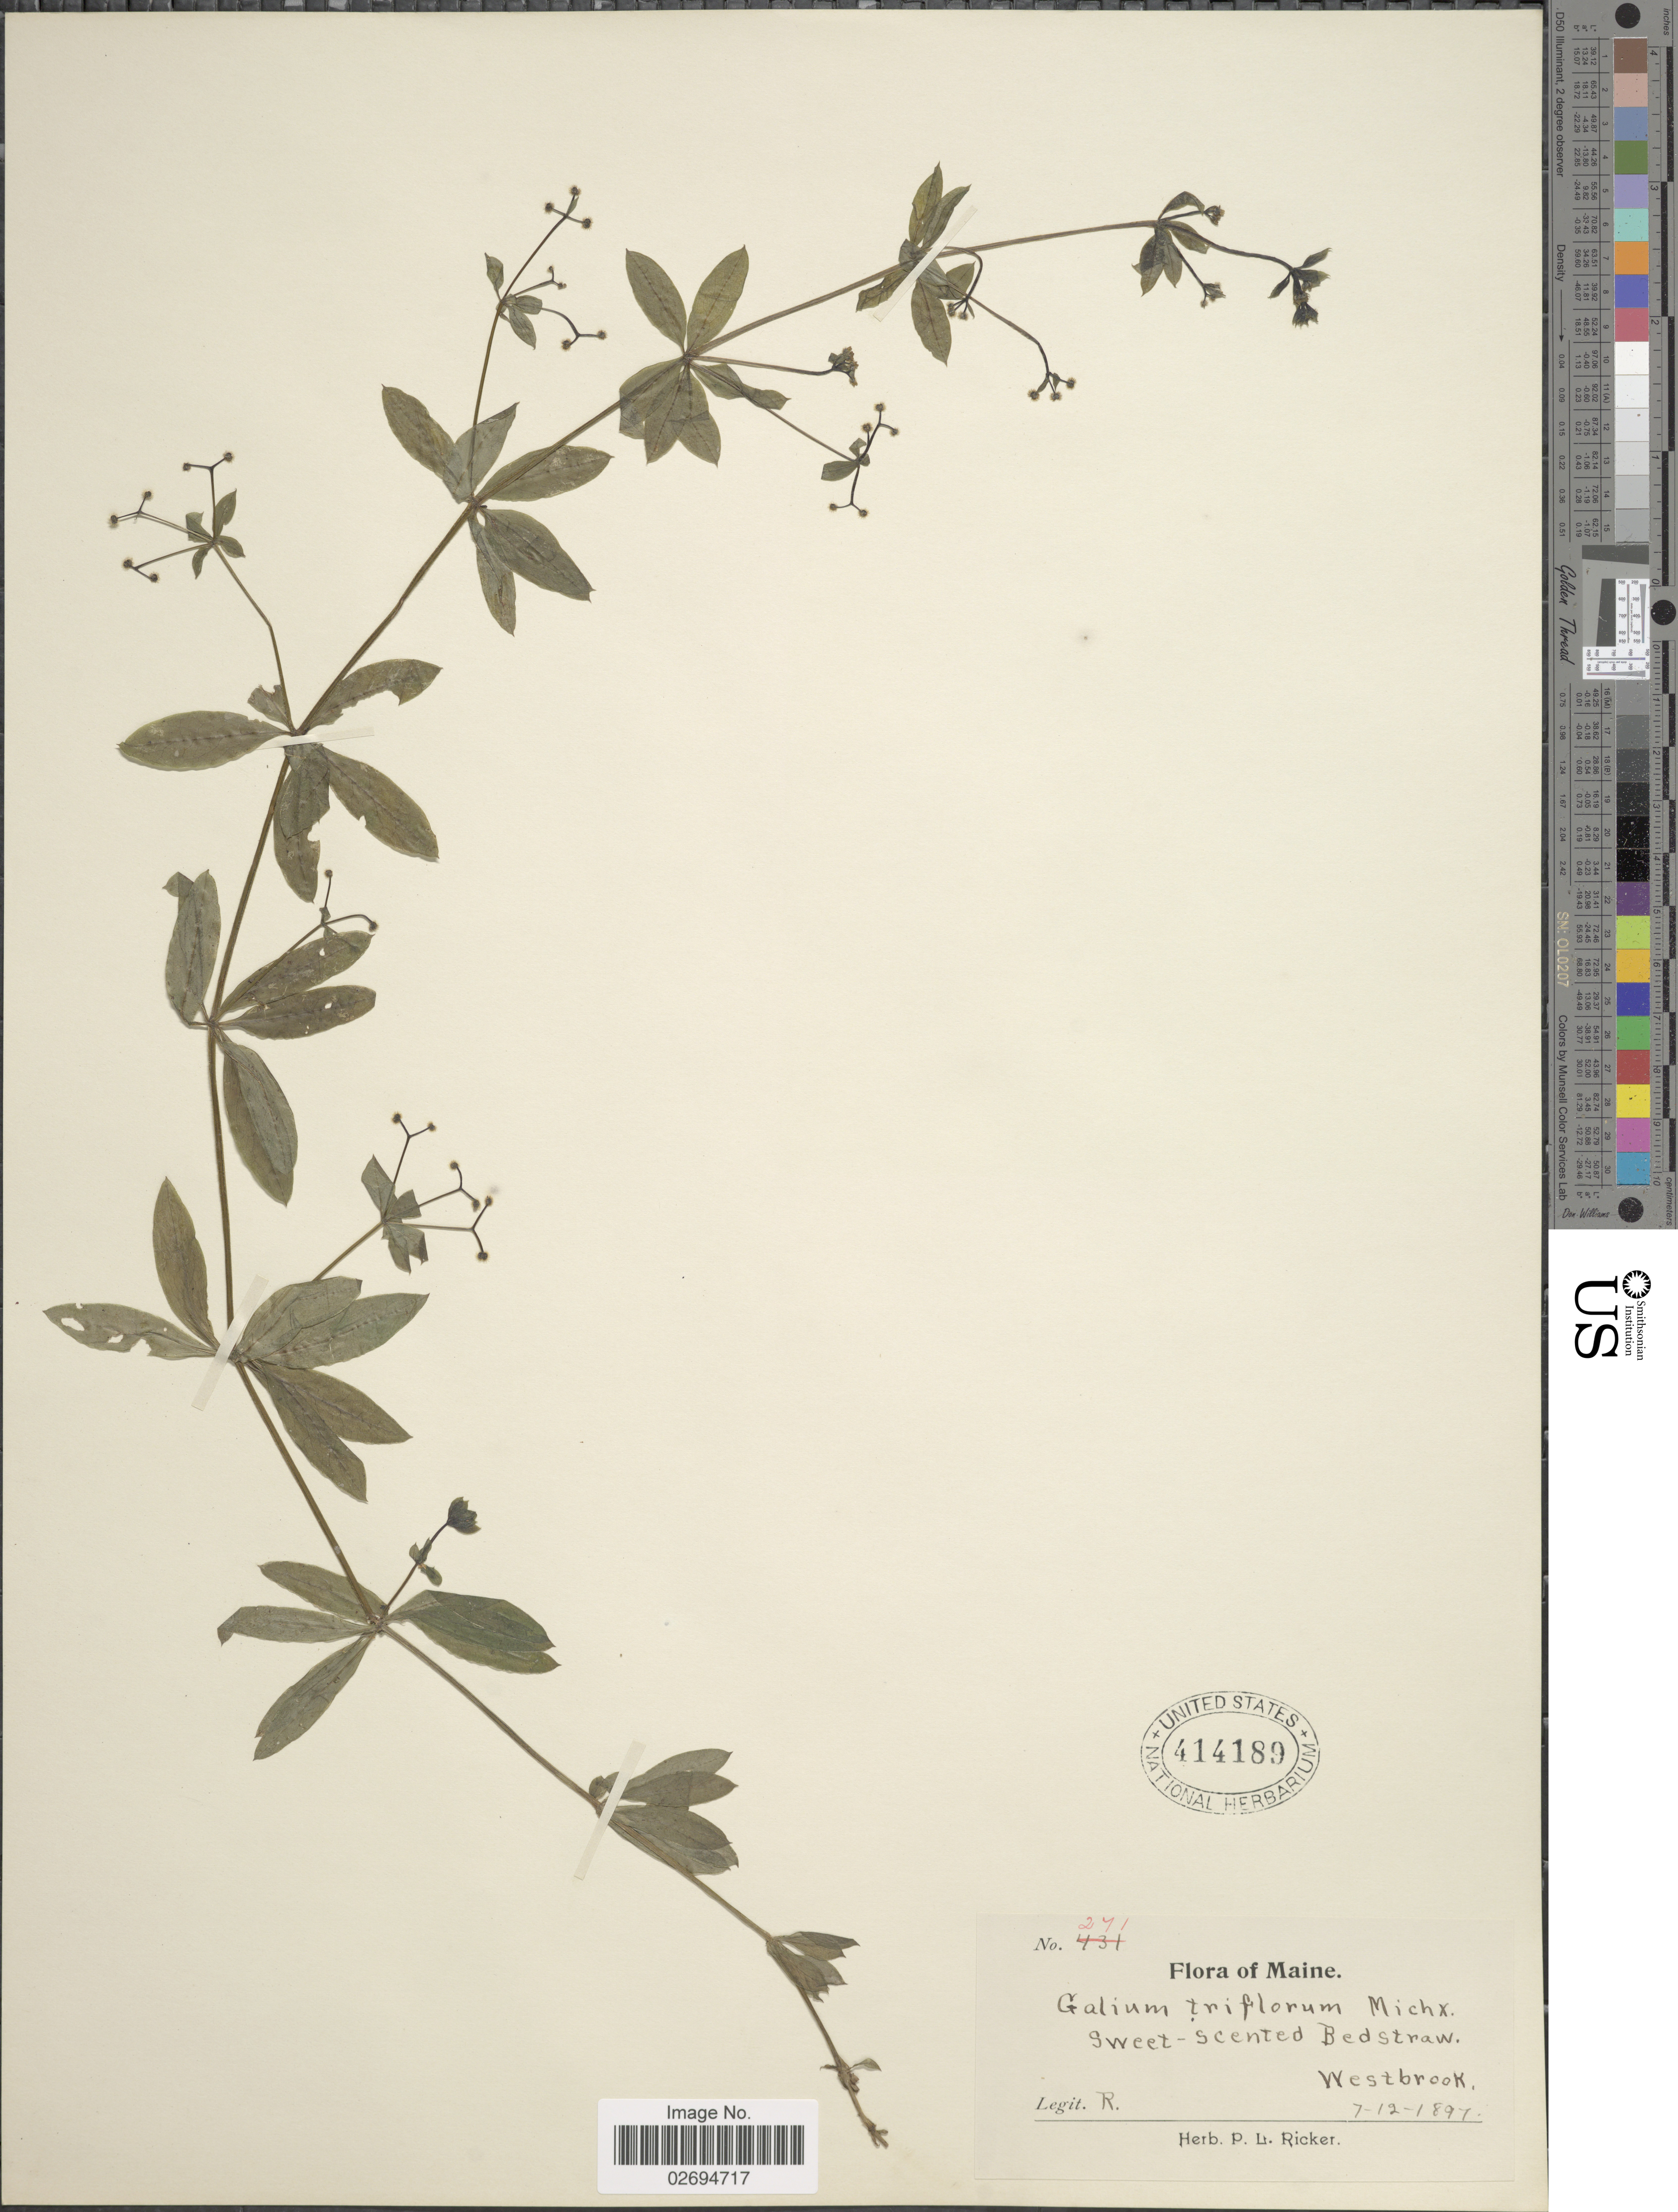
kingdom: Plantae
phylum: Tracheophyta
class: Magnoliopsida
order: Gentianales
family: Rubiaceae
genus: Galium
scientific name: Galium triflorum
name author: Michx.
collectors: P. Ricker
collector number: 271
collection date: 1897-07-12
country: United States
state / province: Maine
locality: Sweet-scented Bedstraw. Westbrook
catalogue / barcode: US 414189